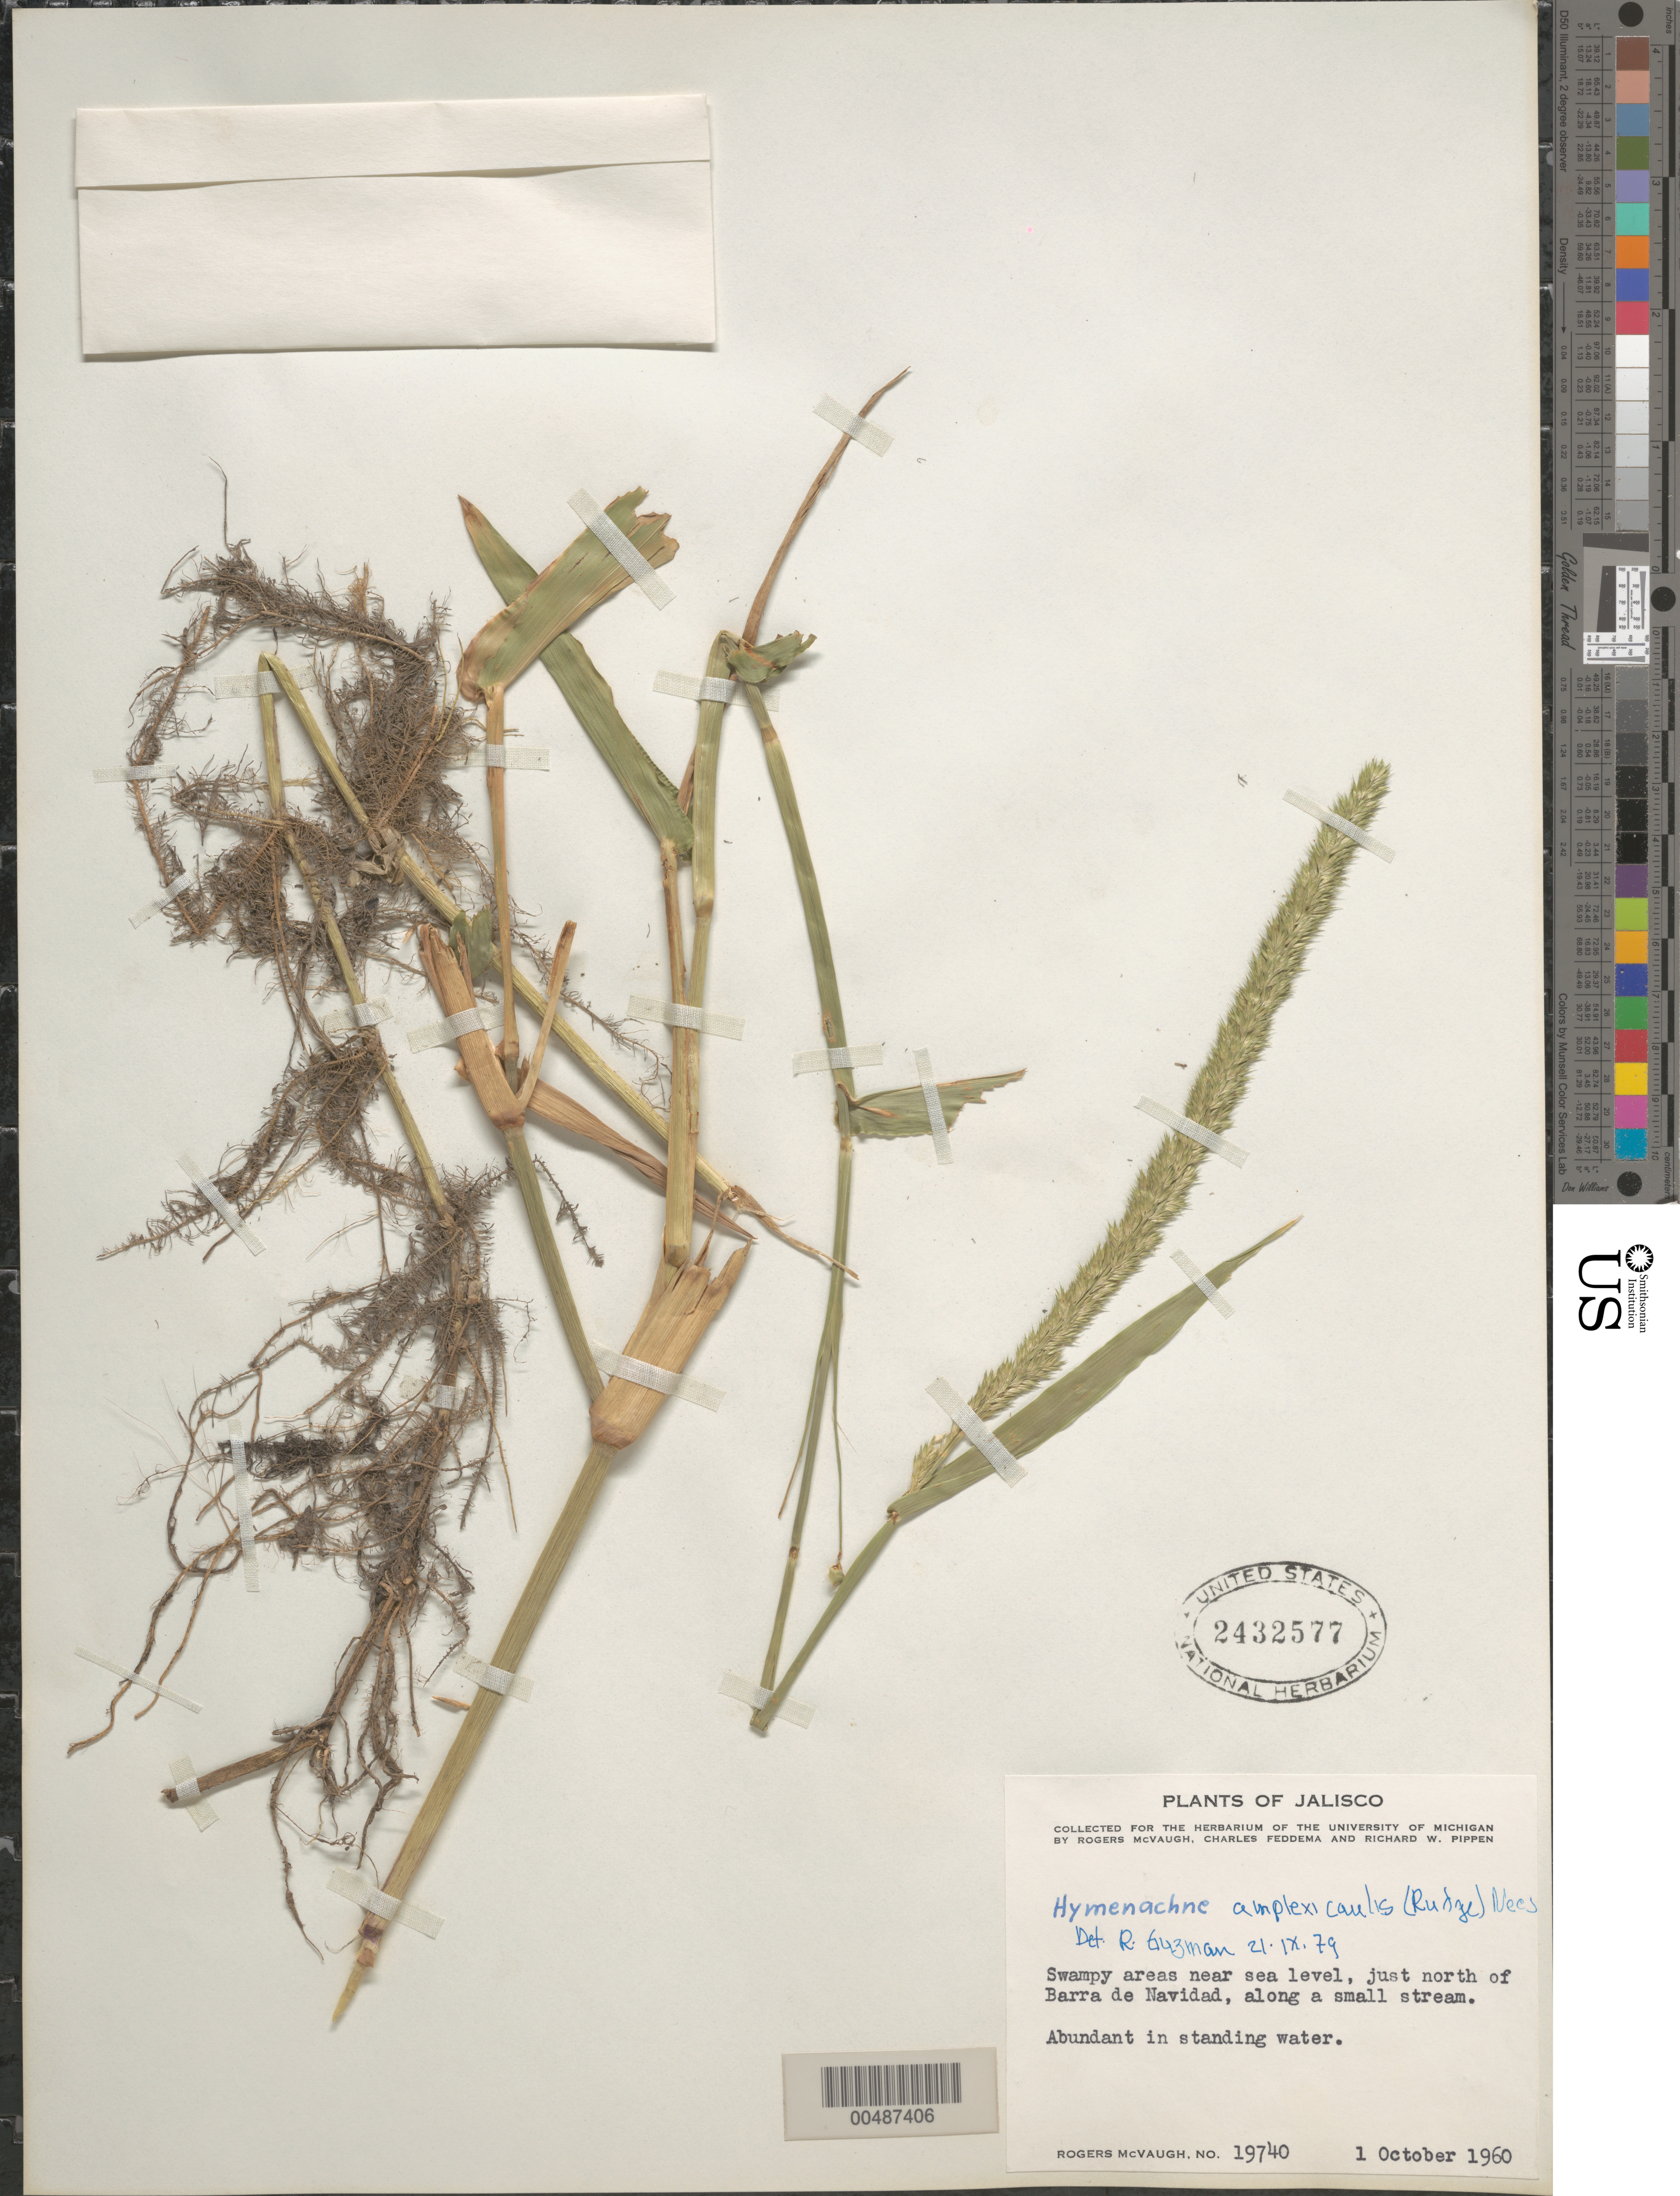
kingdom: Plantae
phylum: Tracheophyta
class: Liliopsida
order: Poales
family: Poaceae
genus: Hymenachne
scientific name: Hymenachne amplexicaulis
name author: (Rudge) Nees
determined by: Guzm n-M., R.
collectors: R. McVaugh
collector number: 19740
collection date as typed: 1 Oct 1960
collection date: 1960-10-01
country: Mexico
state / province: Jalisco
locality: Just N of Barra de Navidad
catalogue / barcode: US 2432577